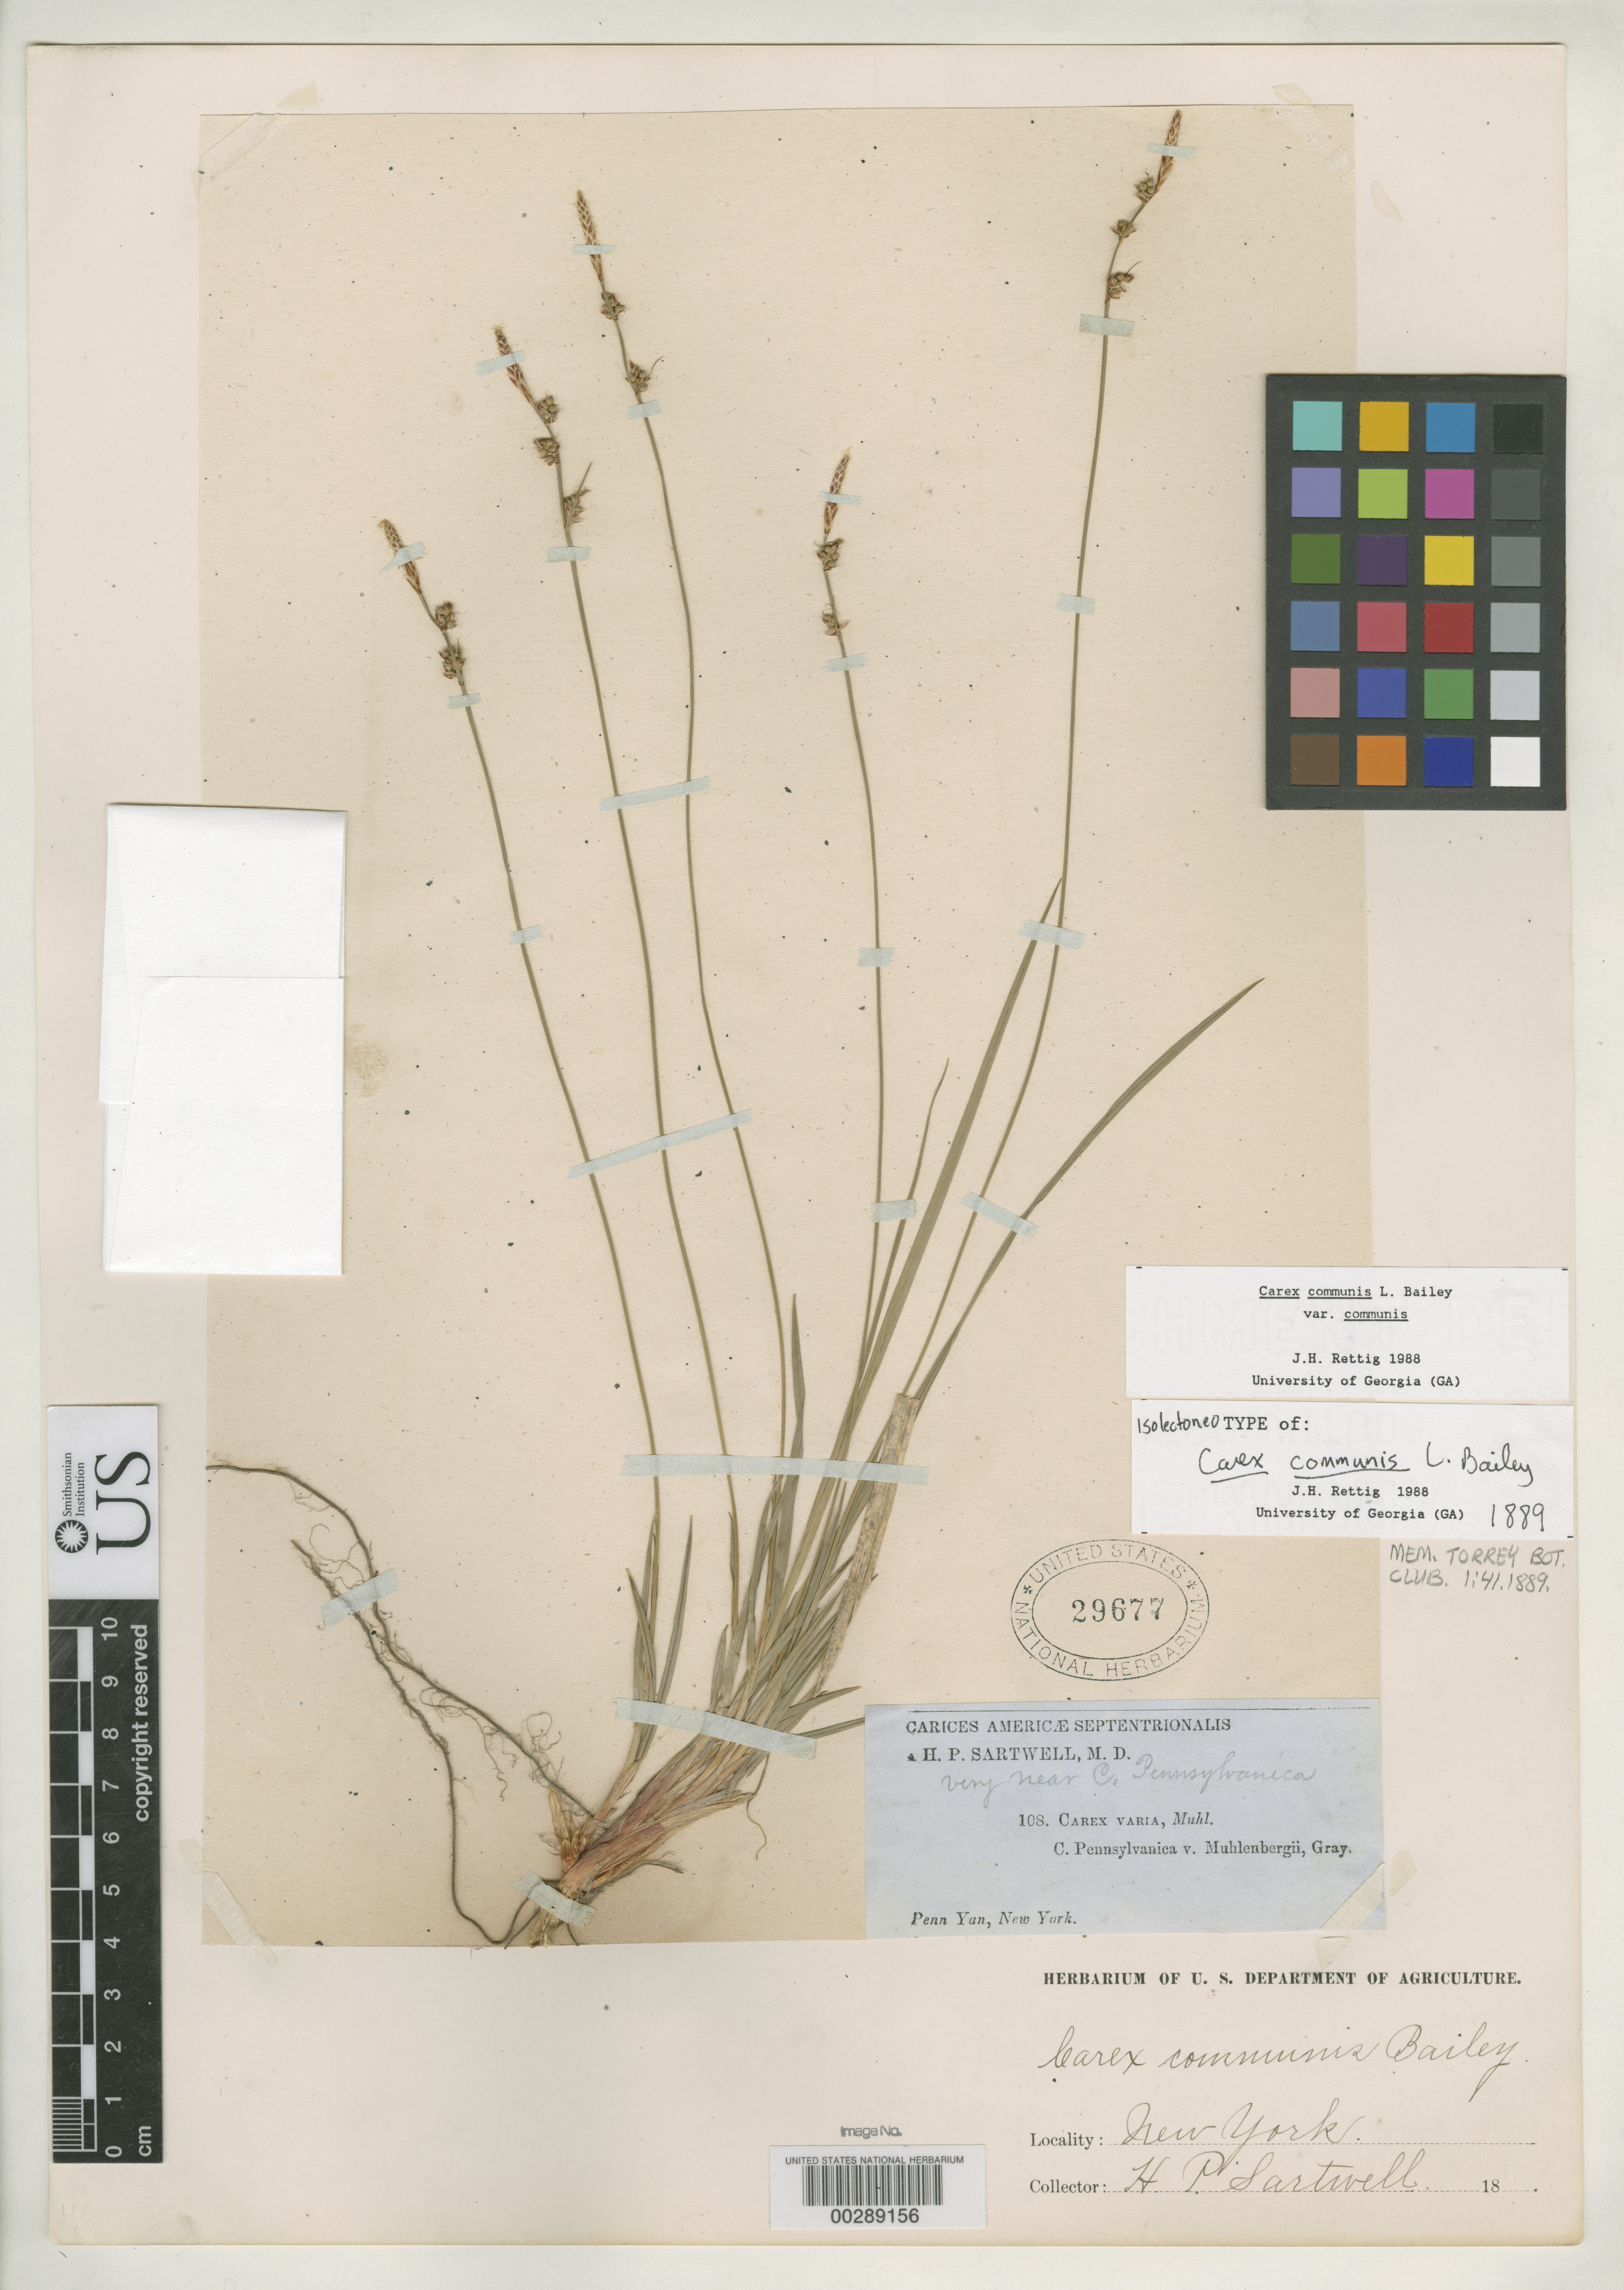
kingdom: Plantae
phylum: Tracheophyta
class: Liliopsida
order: Poales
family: Cyperaceae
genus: Carex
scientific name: Carex communis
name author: L.H. Bailey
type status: Isolectotype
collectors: H. P. Sartwell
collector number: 108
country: United States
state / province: New York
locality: Penn Yan.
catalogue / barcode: US 29677